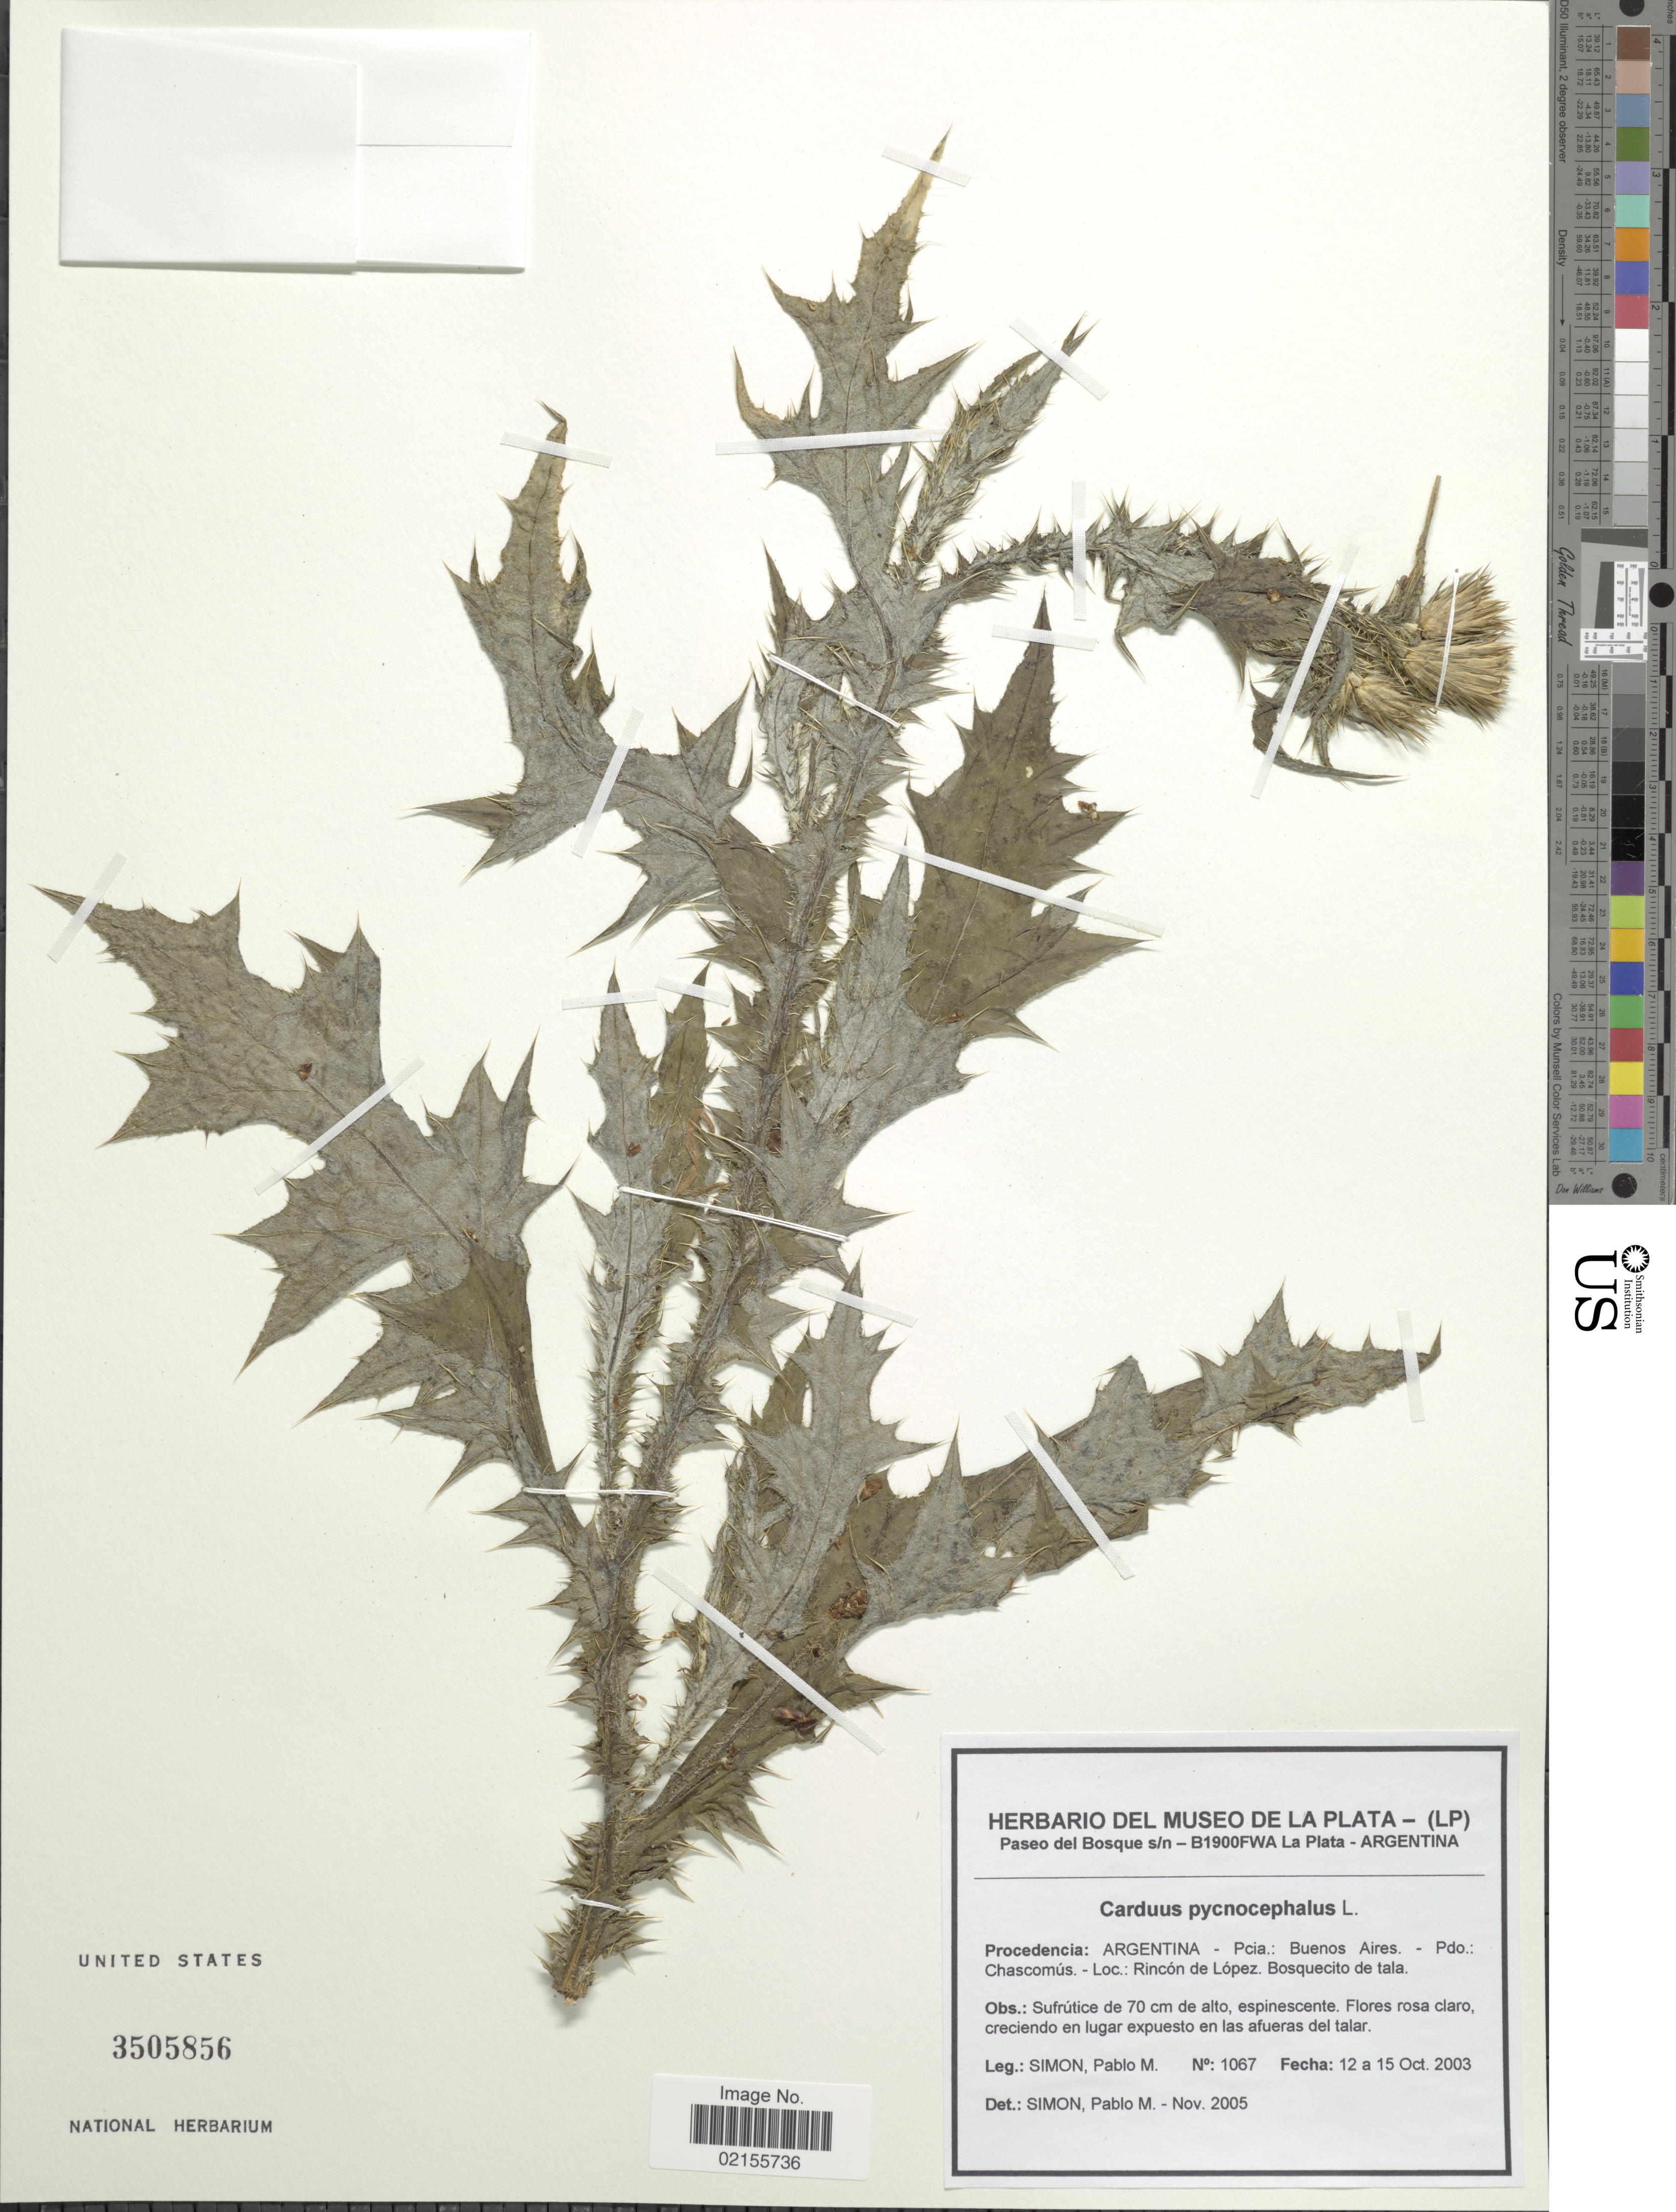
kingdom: Plantae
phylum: Tracheophyta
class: Magnoliopsida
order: Asterales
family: Asteraceae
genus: Carduus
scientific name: Carduus pycnocephalus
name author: L.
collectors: P. M. Simón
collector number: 1067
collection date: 2003-10-12/2003-10-15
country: Argentina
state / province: Buenos Aires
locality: Pdo: Chascomús - Rincón de López. Bosquecito de tala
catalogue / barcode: US 3505856